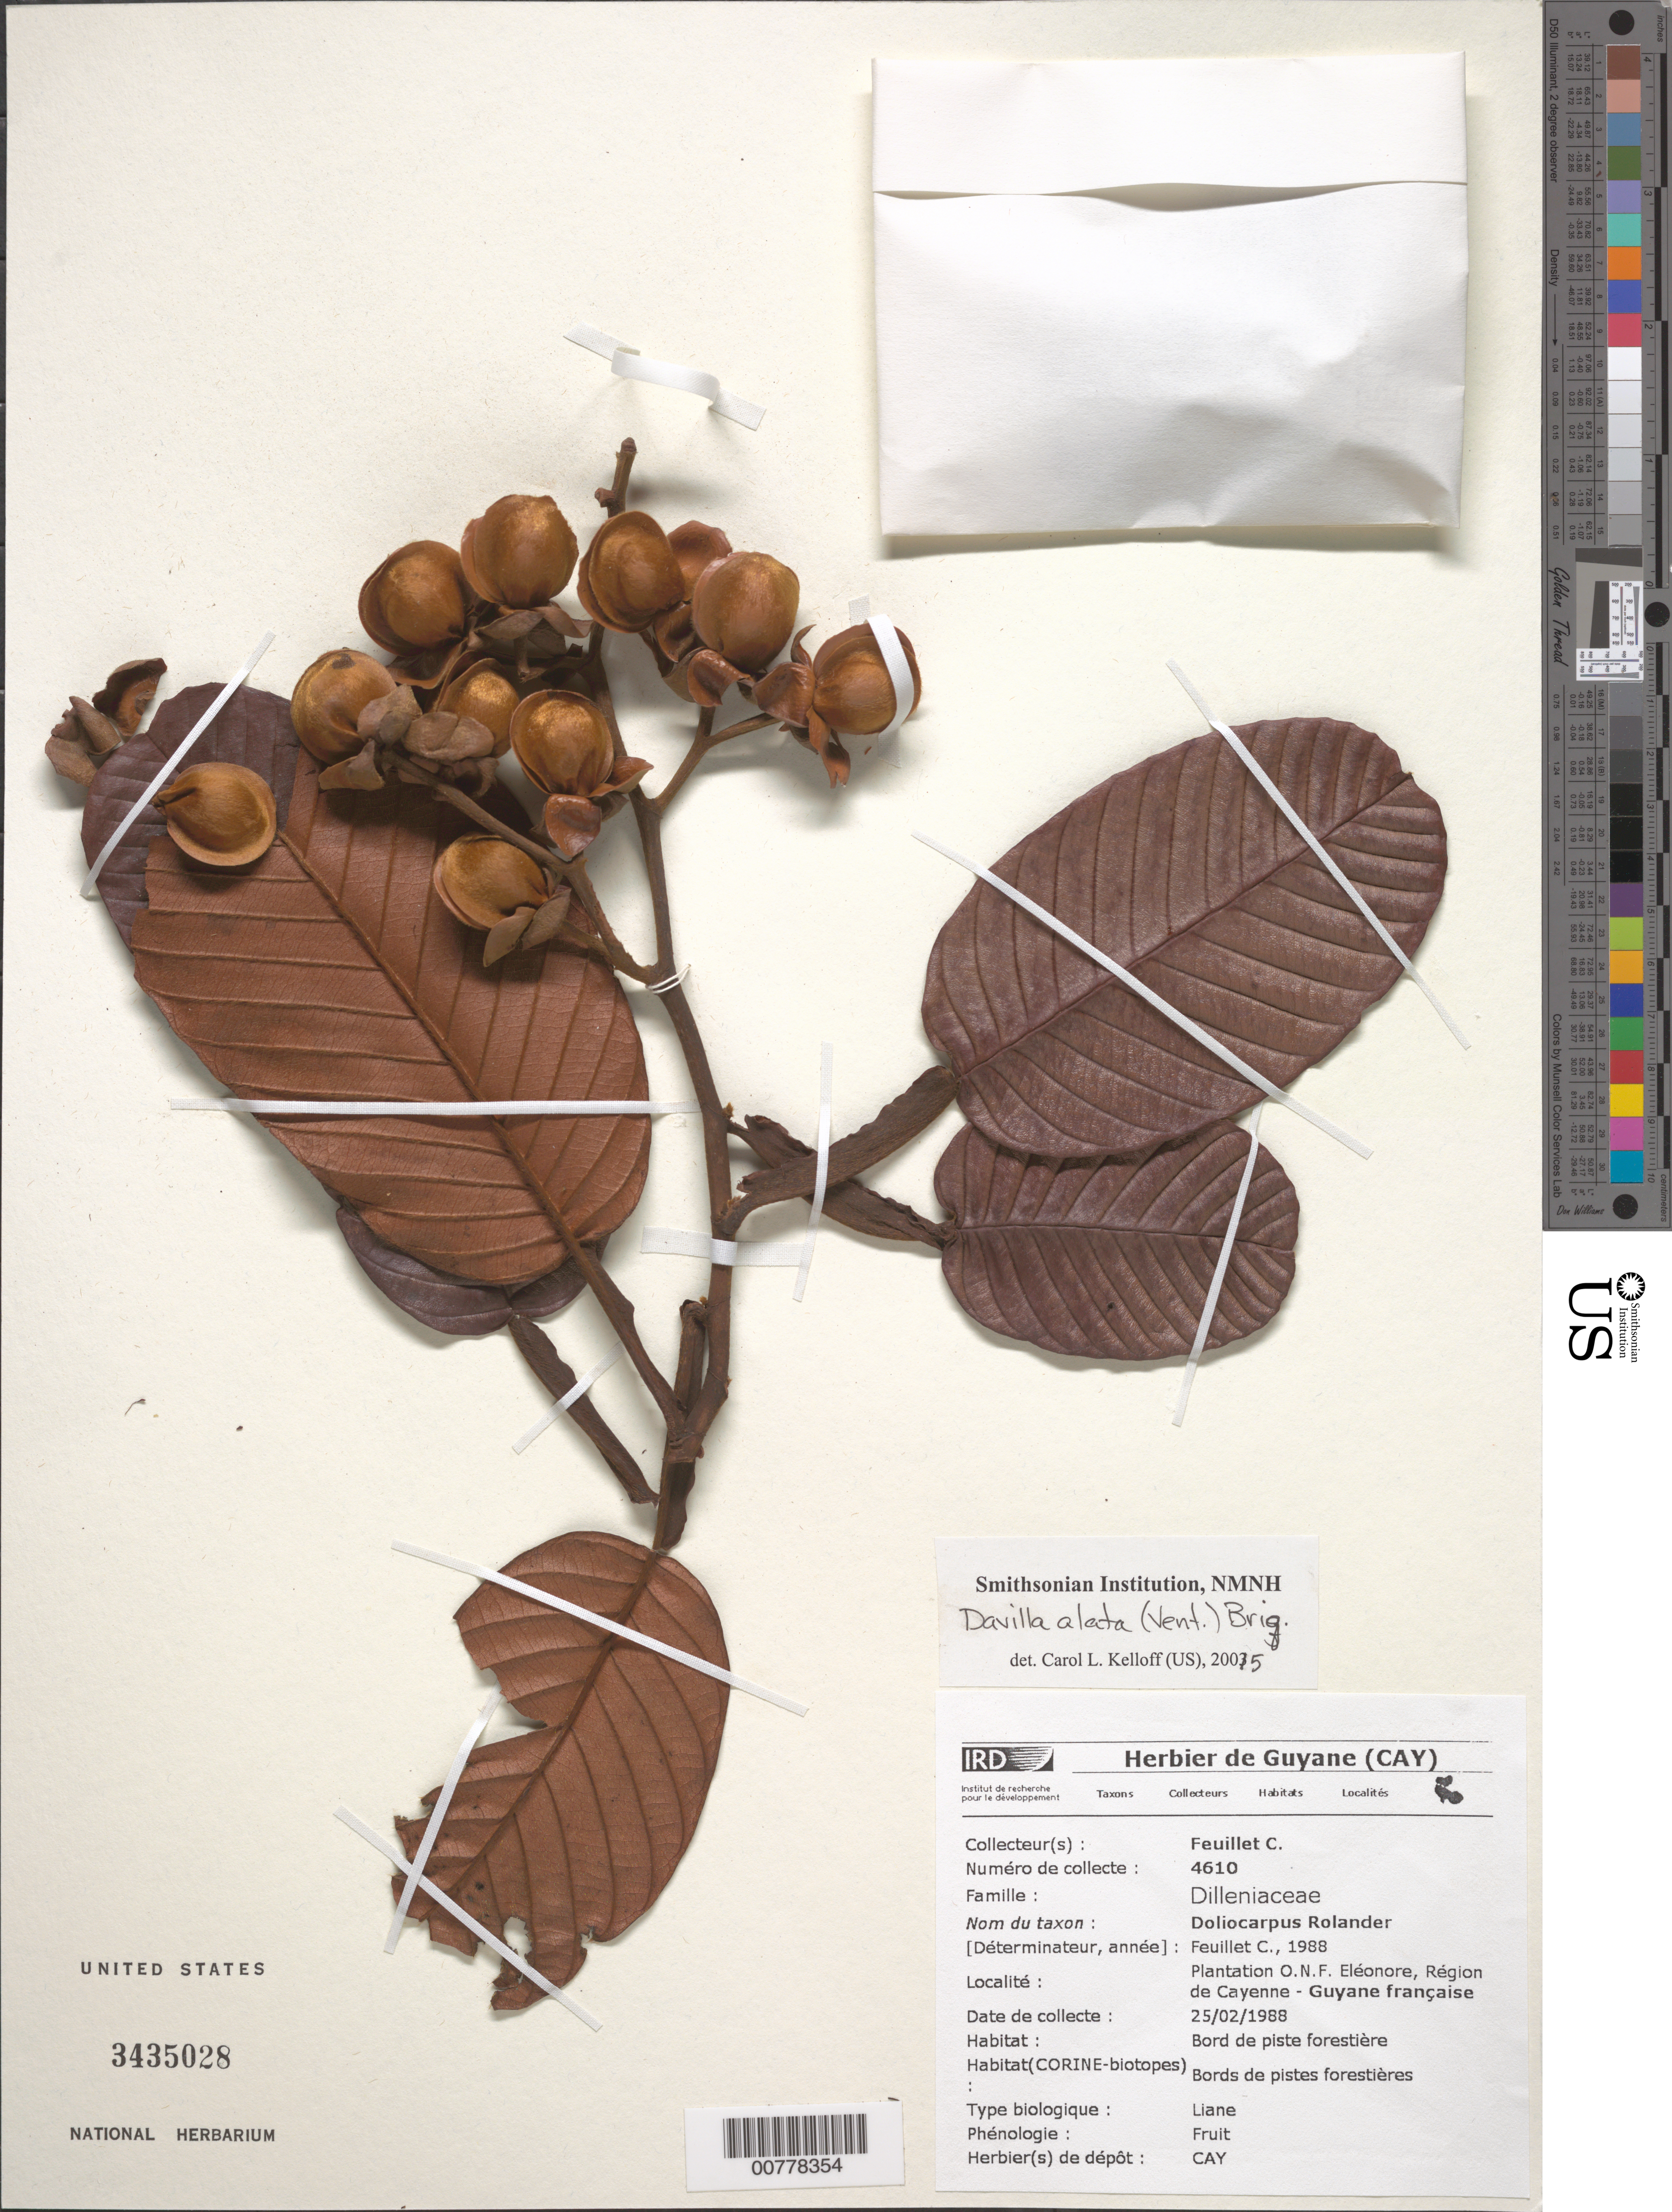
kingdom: Plantae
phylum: Tracheophyta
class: Magnoliopsida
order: Dilleniales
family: Dilleniaceae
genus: Davilla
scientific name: Davilla alata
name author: (Vent.) Briq.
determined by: Kelloff, Carol L., (US), Smithsonian Institution - National Museum of Natural History (UNITED STATES)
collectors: C. Feuillet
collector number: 4610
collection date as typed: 25 Feb1988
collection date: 1988-02-25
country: French Guiana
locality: Plantation O.N.F. Eléonore, Bassin du Kourou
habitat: Bord de piste forestière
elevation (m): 25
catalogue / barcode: US 3435028